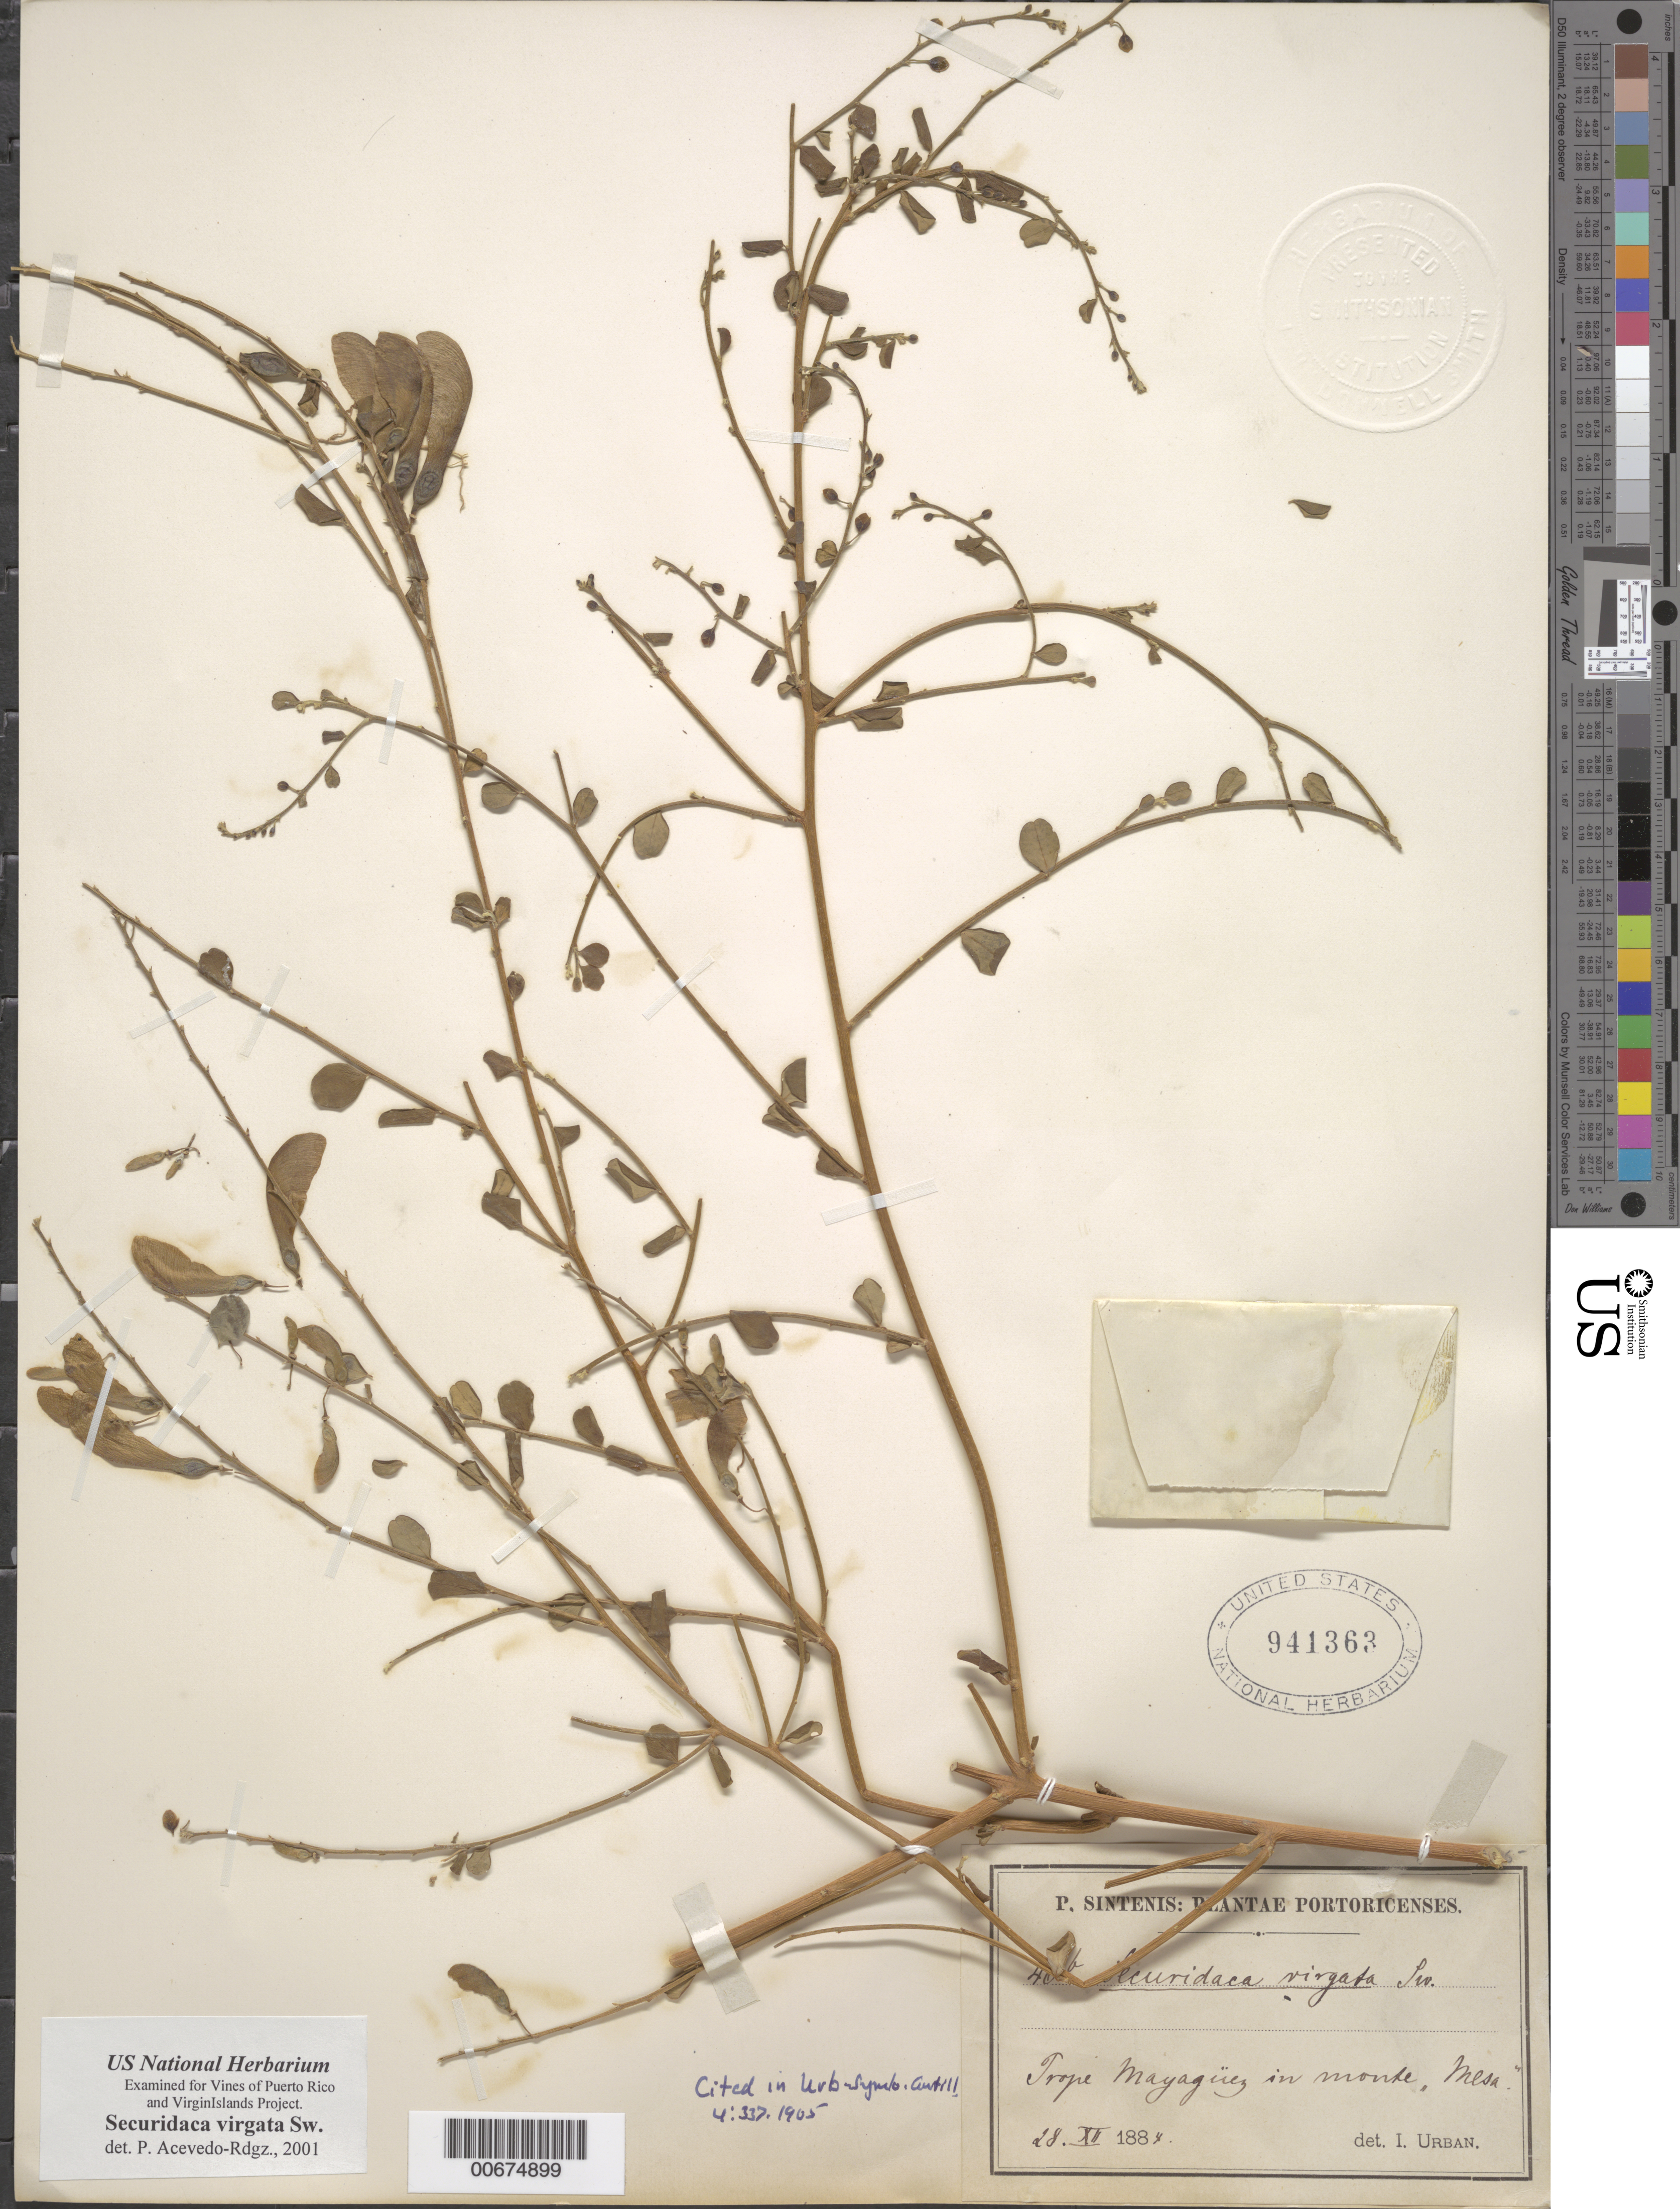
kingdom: Plantae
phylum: Tracheophyta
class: Magnoliopsida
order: Fabales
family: Polygalaceae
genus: Securidaca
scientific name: Securidaca virgata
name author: Sw.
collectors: P. Sintenis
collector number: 4!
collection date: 1884-12-28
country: Puerto Rico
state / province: Mayagüez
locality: In monte "Mesa".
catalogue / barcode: US 941363